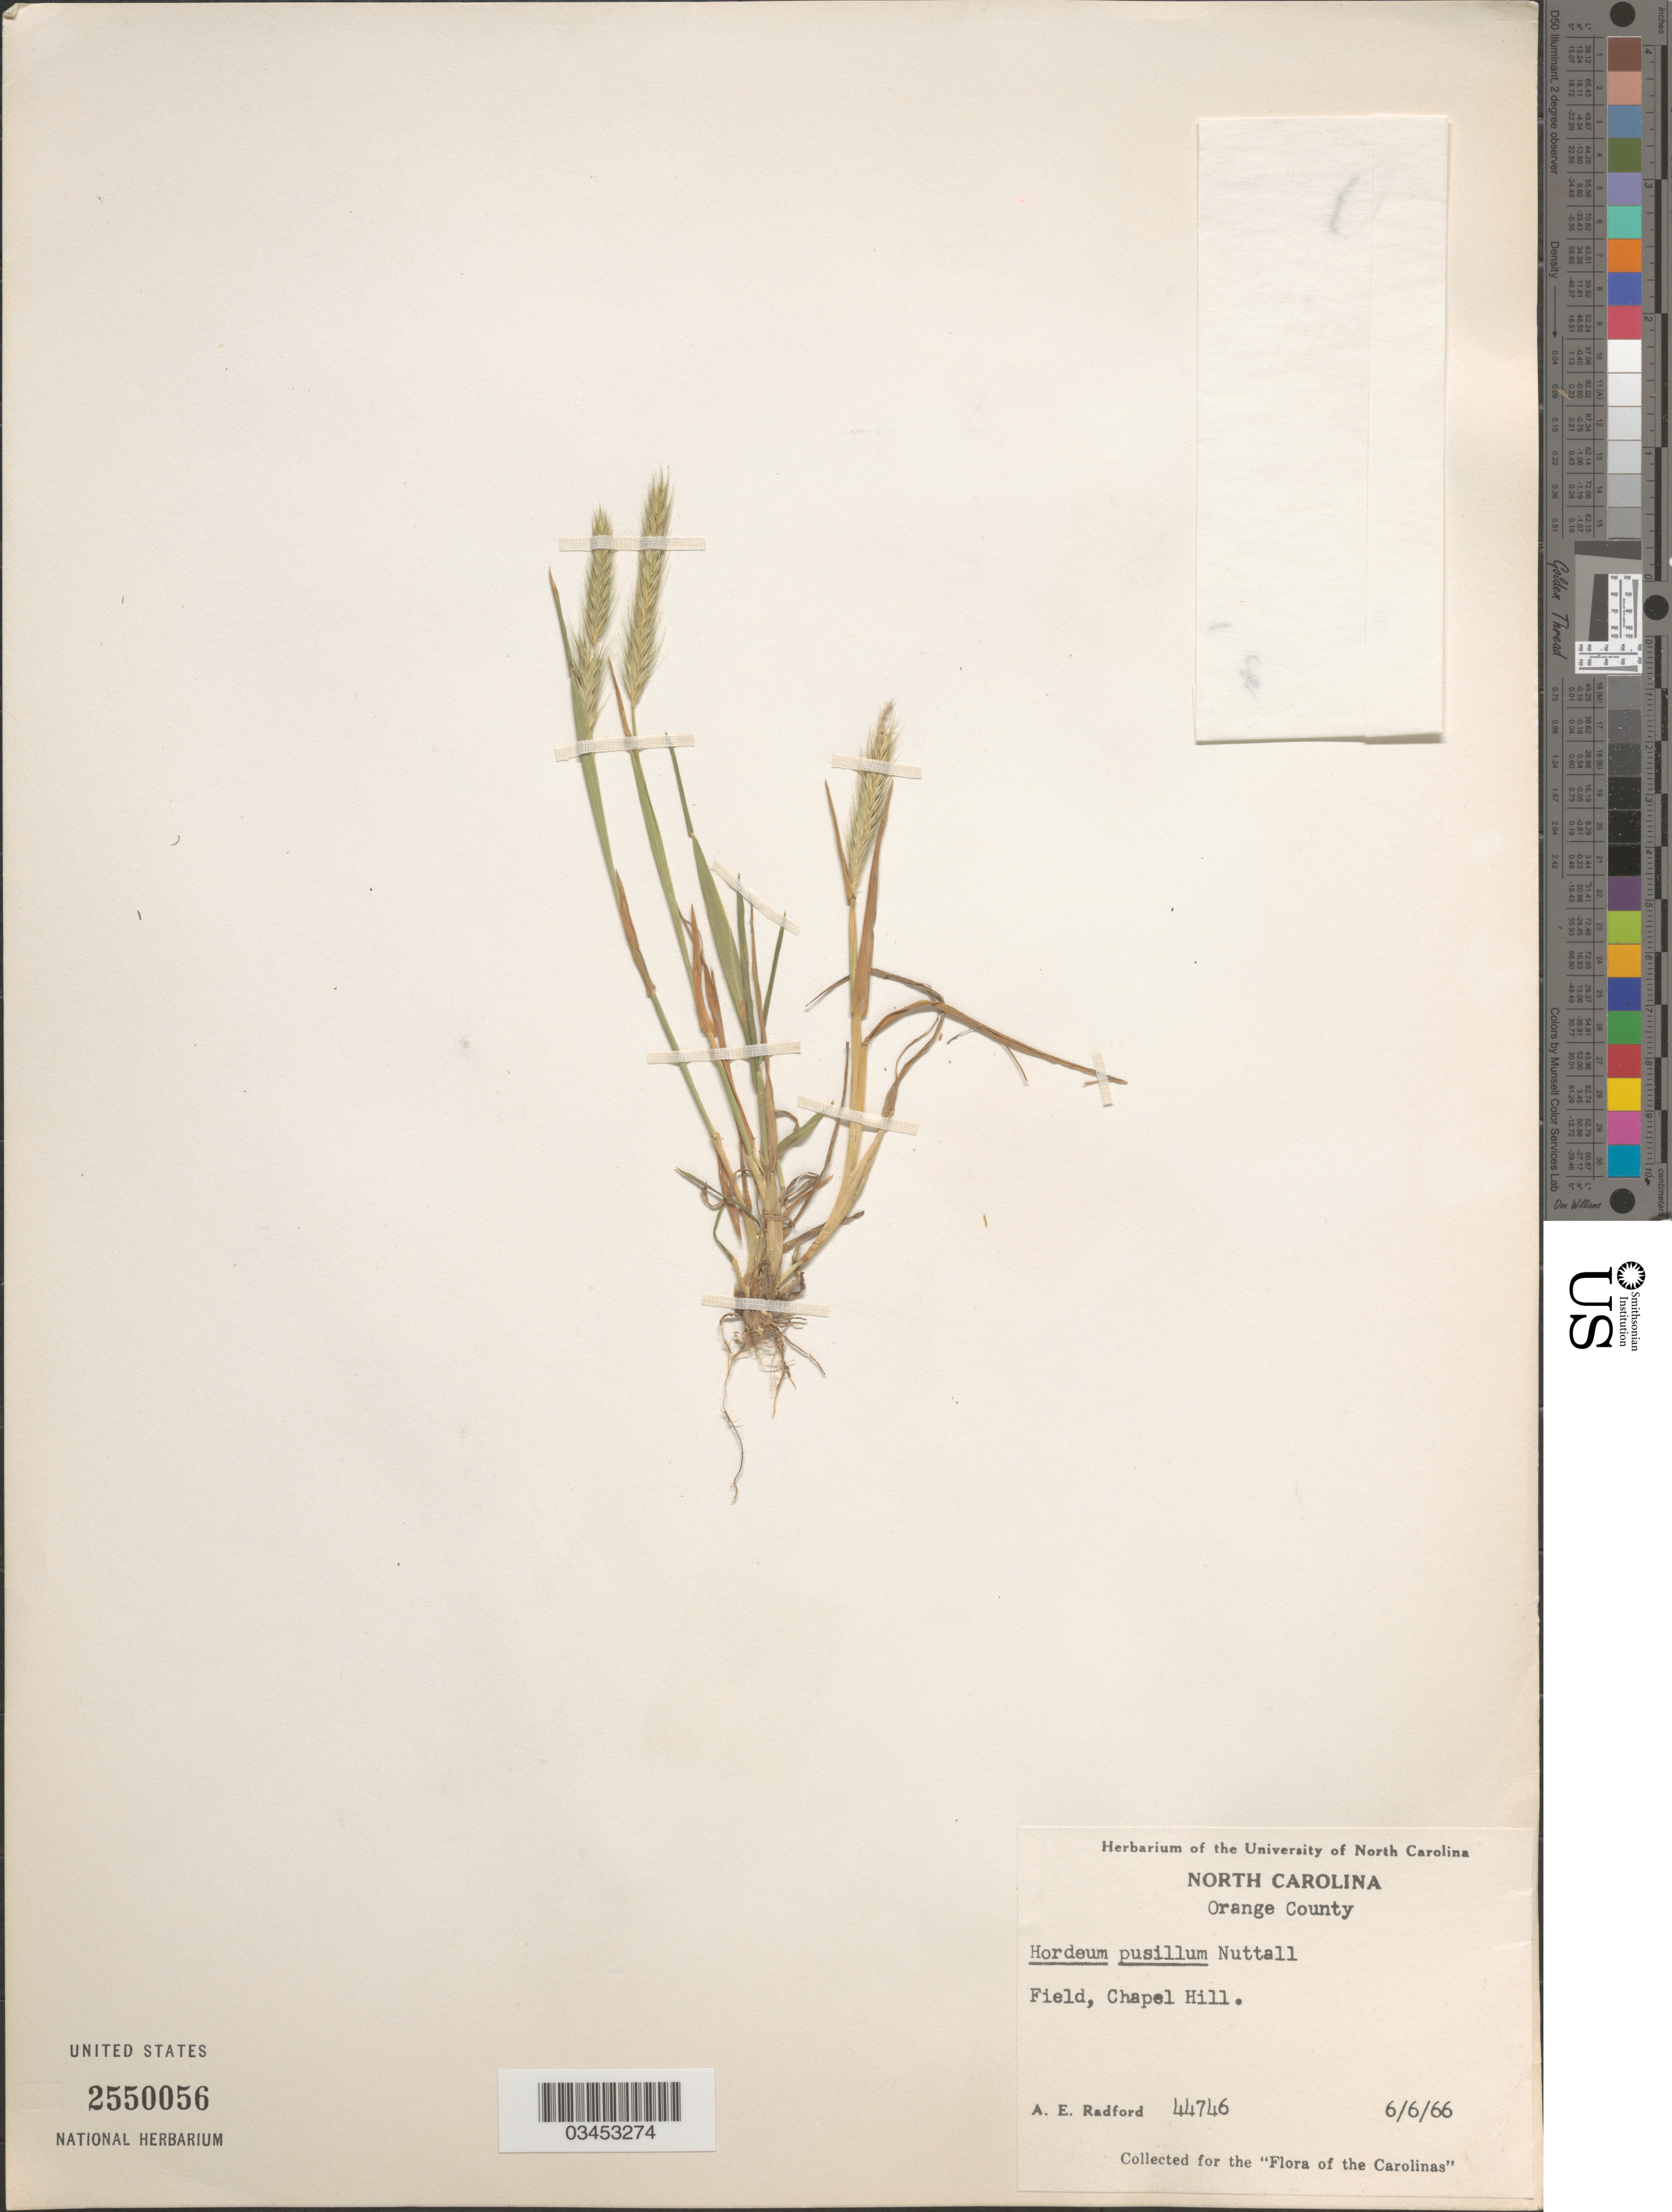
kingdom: Plantae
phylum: Tracheophyta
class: Liliopsida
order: Poales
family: Poaceae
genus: Hordeum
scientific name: Hordeum pusillum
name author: Nutt.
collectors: A. E. Radford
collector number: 44746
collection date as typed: Transcribed d/m/y: 6/6/66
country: United States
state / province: North Carolina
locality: Orange County. Field, Chapel Hill.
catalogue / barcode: US 2550056